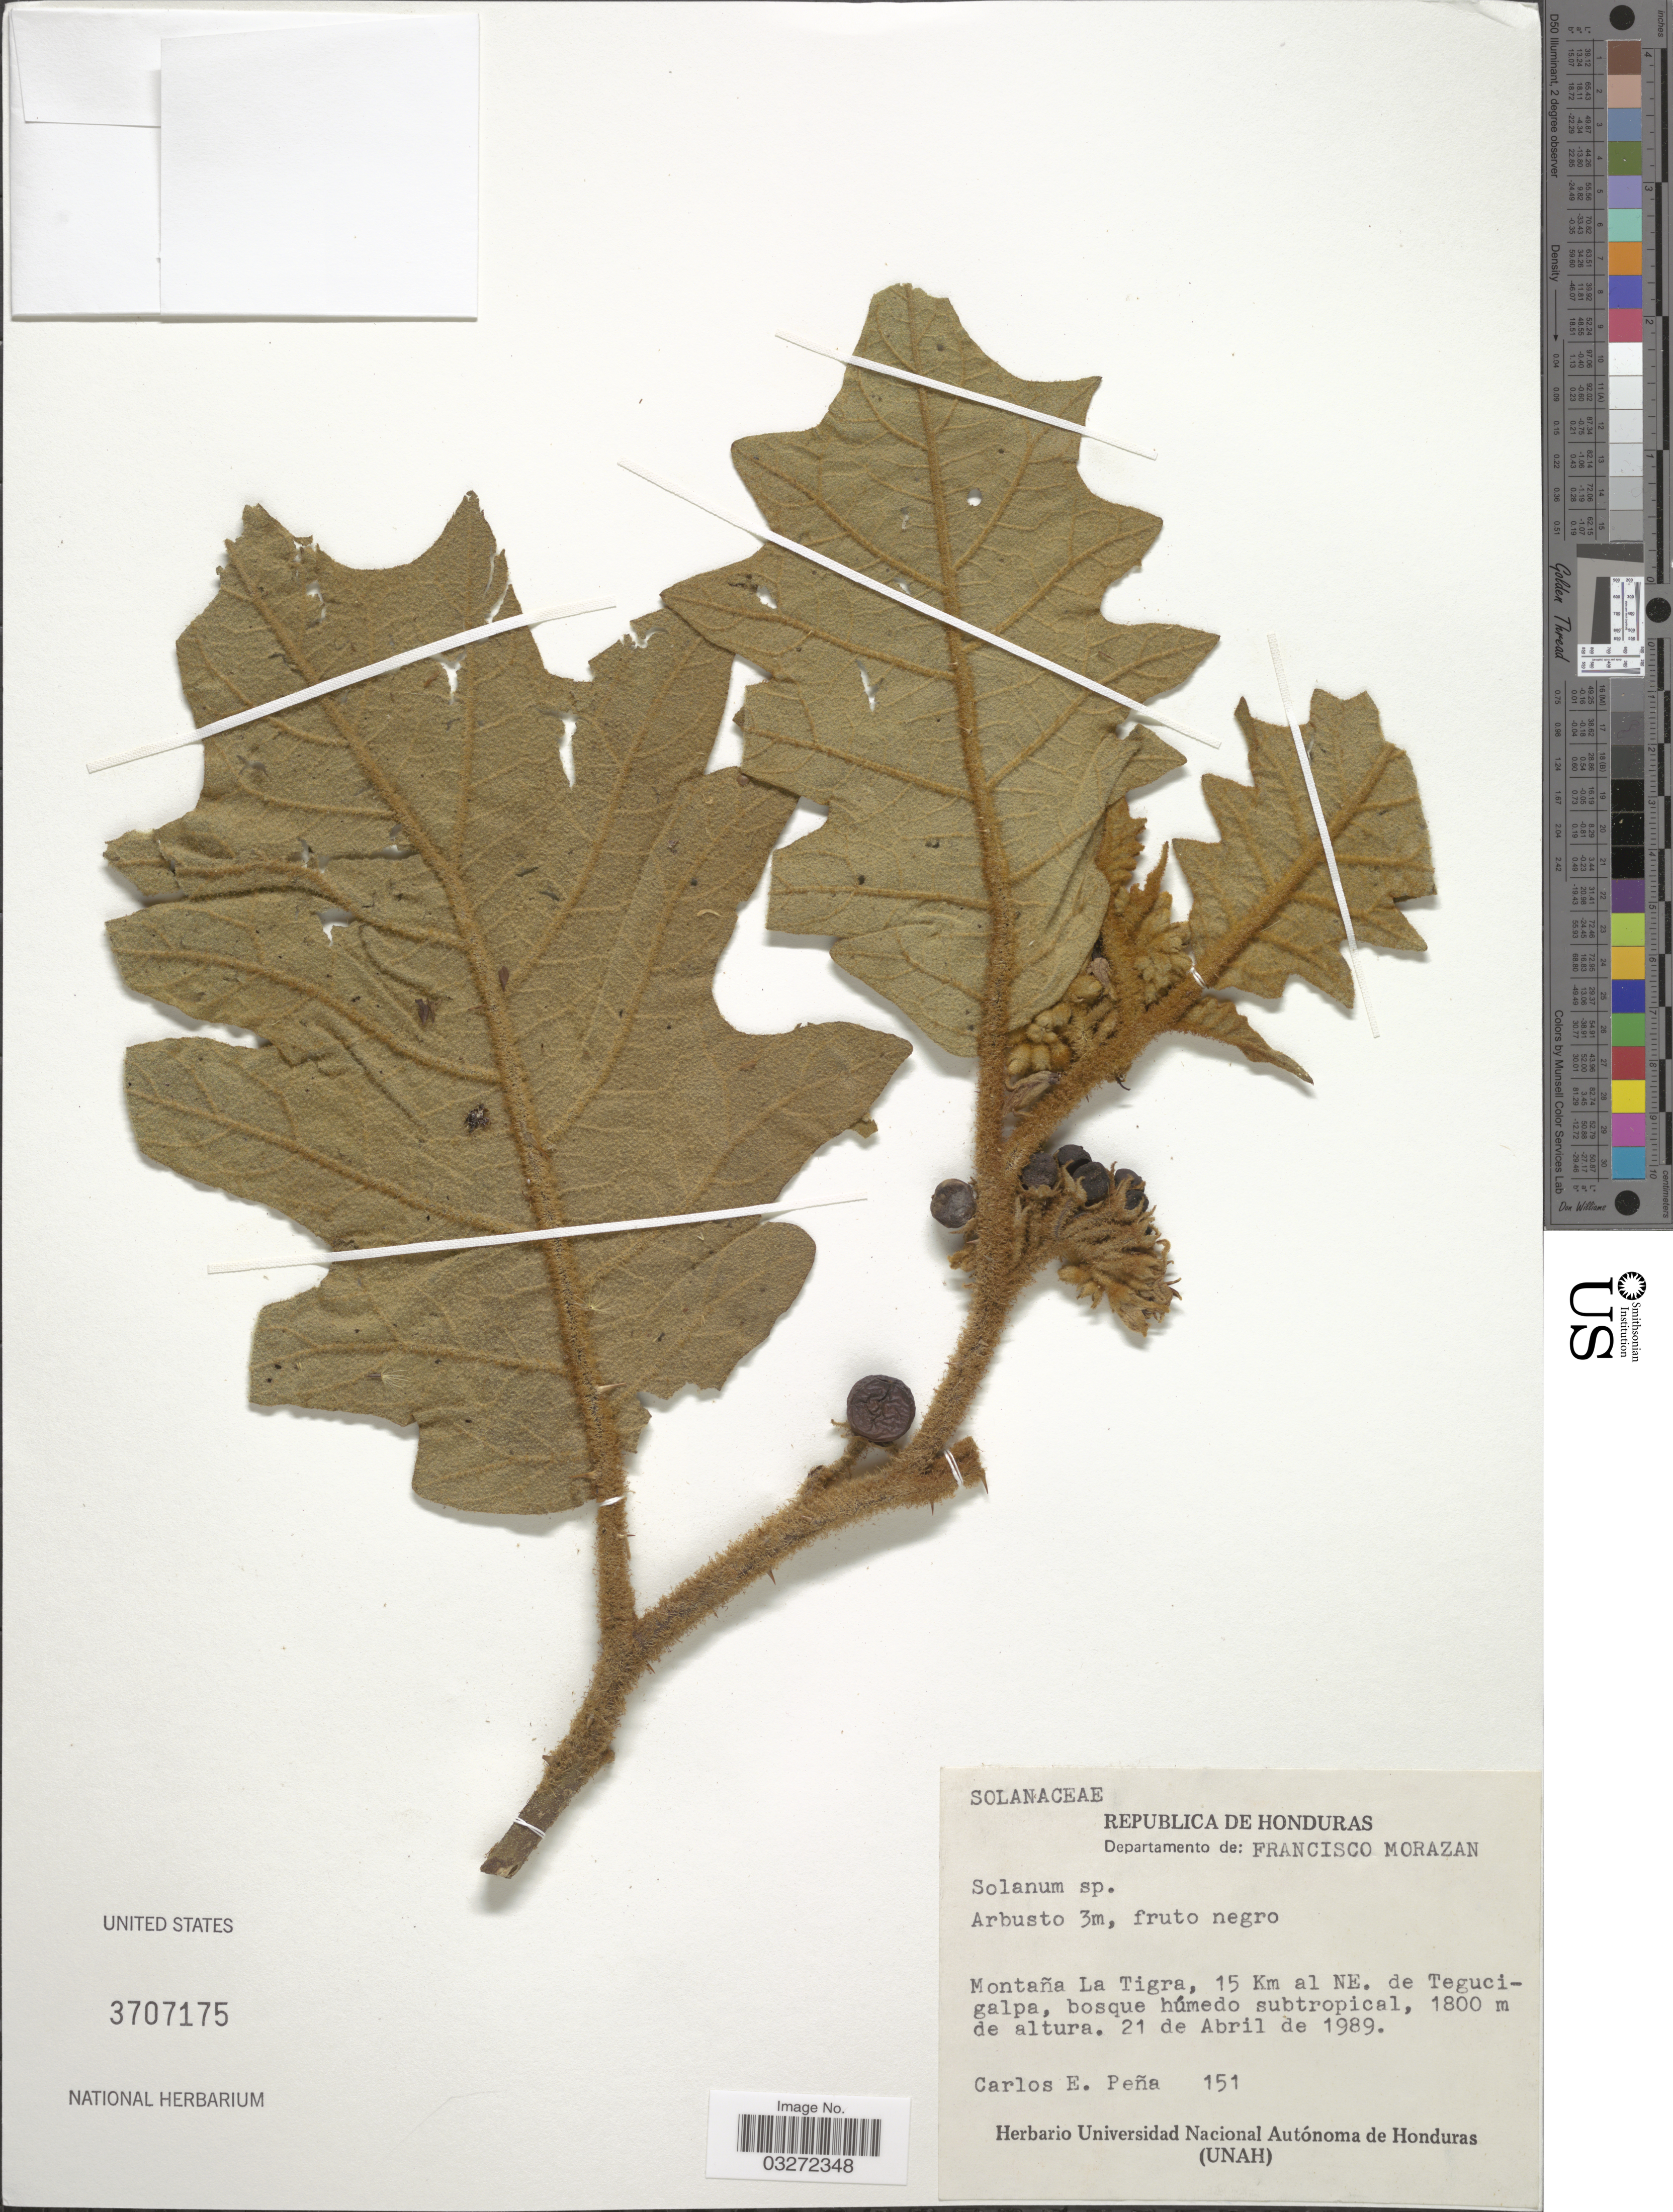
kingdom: Plantae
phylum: Tracheophyta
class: Magnoliopsida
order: Solanales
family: Solanaceae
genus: Solanum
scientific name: Solanum sp.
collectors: C. E. Peña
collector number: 151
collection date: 1989-04-21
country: Honduras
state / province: Fco. Morazán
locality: Departamento de: Francisco Morazan, Montaña La Tigra, 15 Km al NE. de Tegucigalpa.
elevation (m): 1800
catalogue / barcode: US 3707175